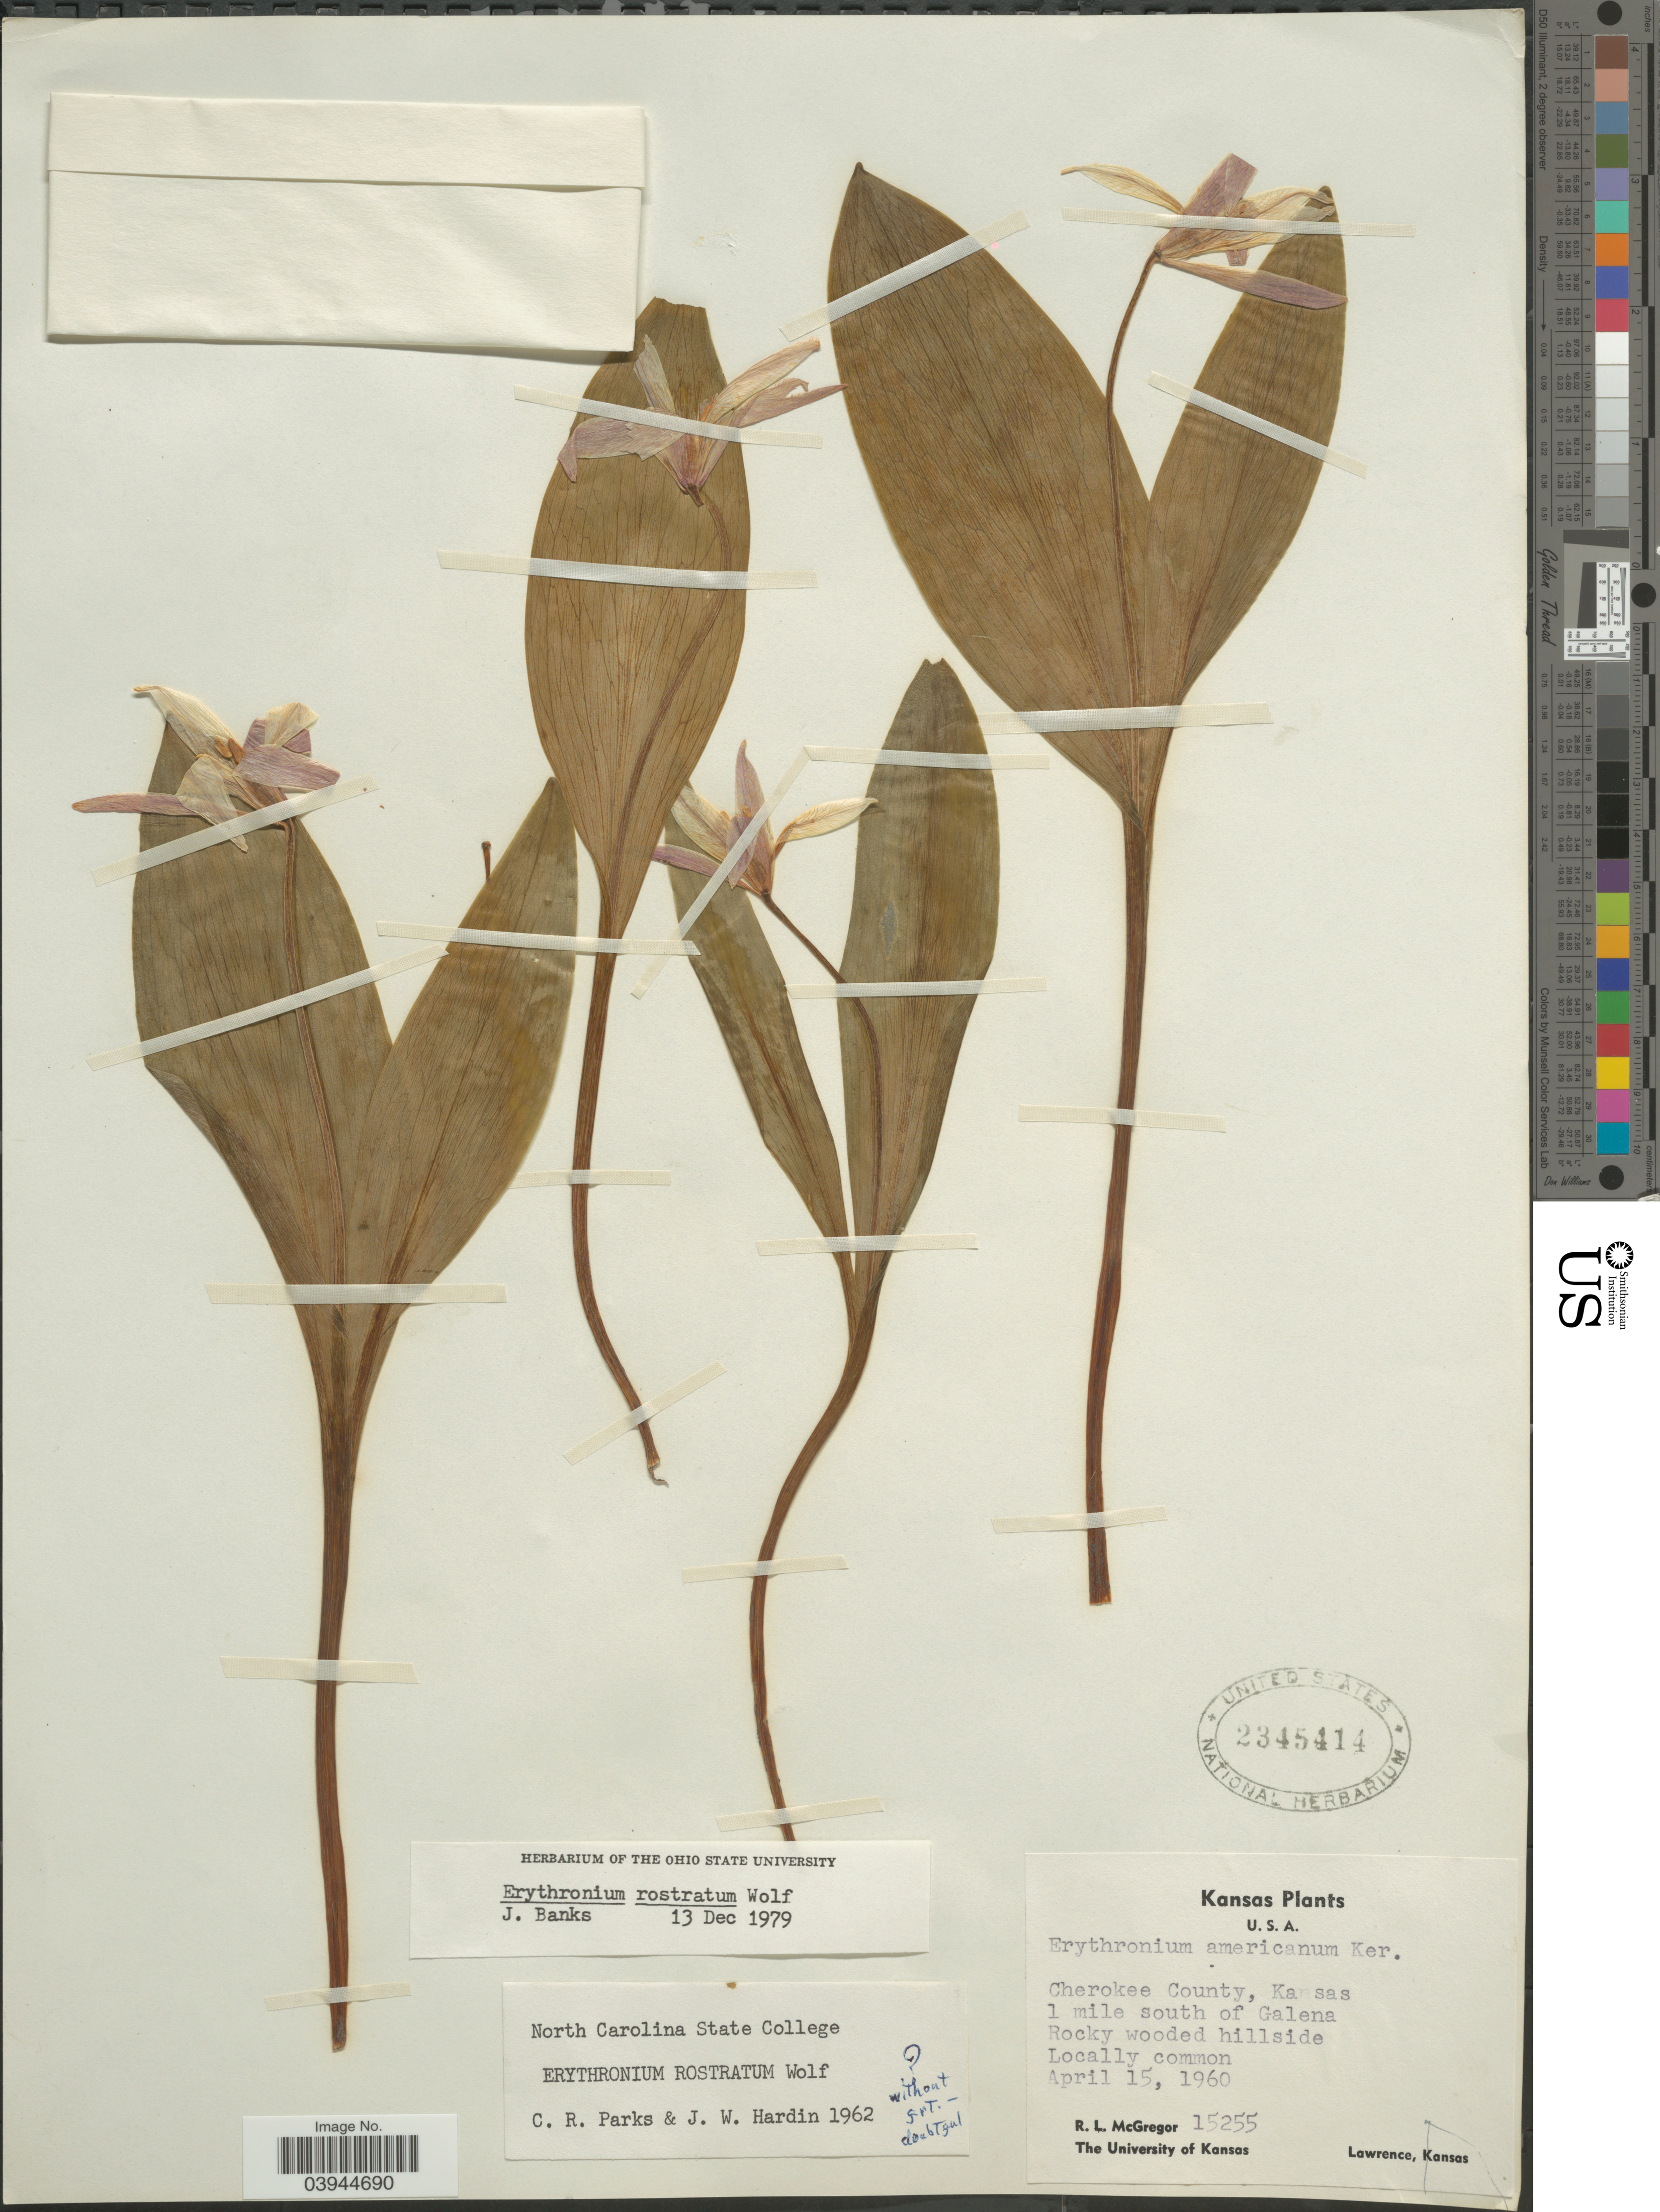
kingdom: Plantae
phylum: Tracheophyta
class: Liliopsida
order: Liliales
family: Liliaceae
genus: Erythronium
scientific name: Erythronium rostratum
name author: W. Wolf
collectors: R. McGregor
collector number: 15255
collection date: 1960-04-15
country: United States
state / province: Kansas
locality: Cherokee County. 1 mile south of Galena.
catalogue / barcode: US 2345414